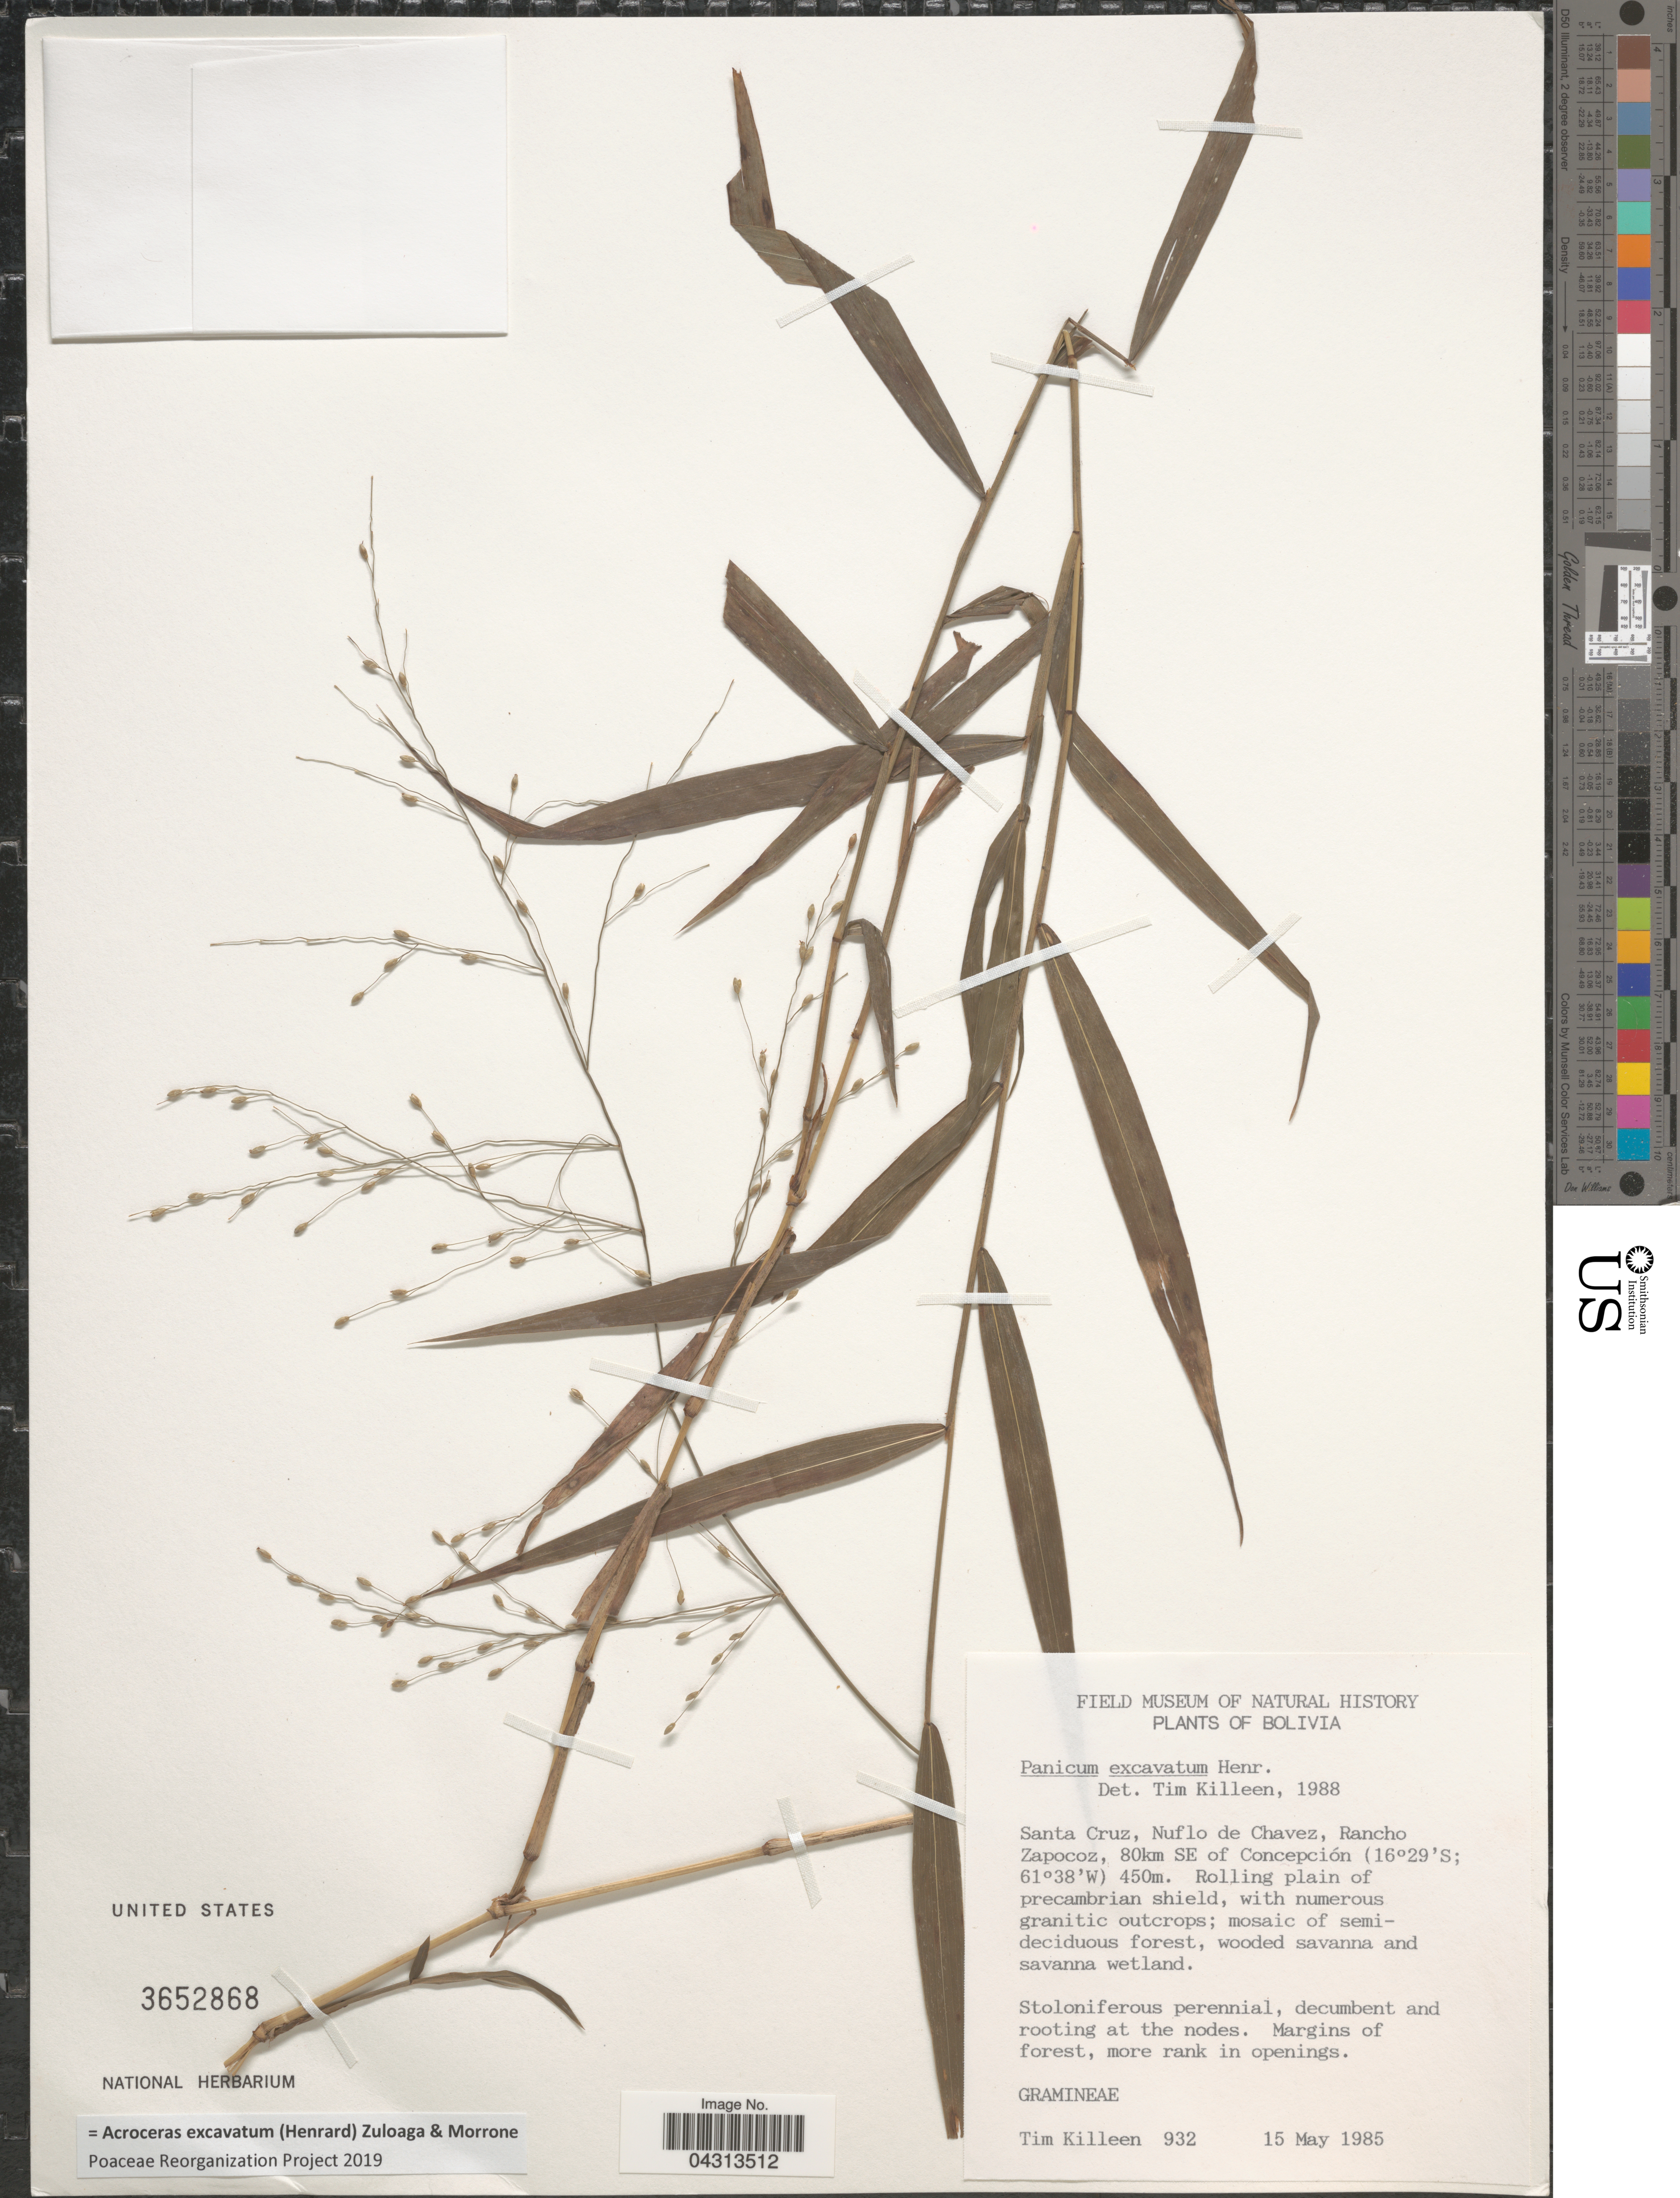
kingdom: Plantae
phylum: Tracheophyta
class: Liliopsida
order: Poales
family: Poaceae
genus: Acroceras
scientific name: Acroceras excavatum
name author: (Henr.) Zuloaga & Morrone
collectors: T. J. Killeen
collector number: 932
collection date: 1985-05-15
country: Bolivia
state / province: Santa Cruz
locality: Nuflo de Chavez, Rancho Zapocoz, 80km SE of Concepción. Rolling plain of precambrian shield; with numerous granitic outcrops; mosaic of semideciduous forest, wooded savanna and savanna wetland.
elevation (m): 450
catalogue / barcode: US 3652868